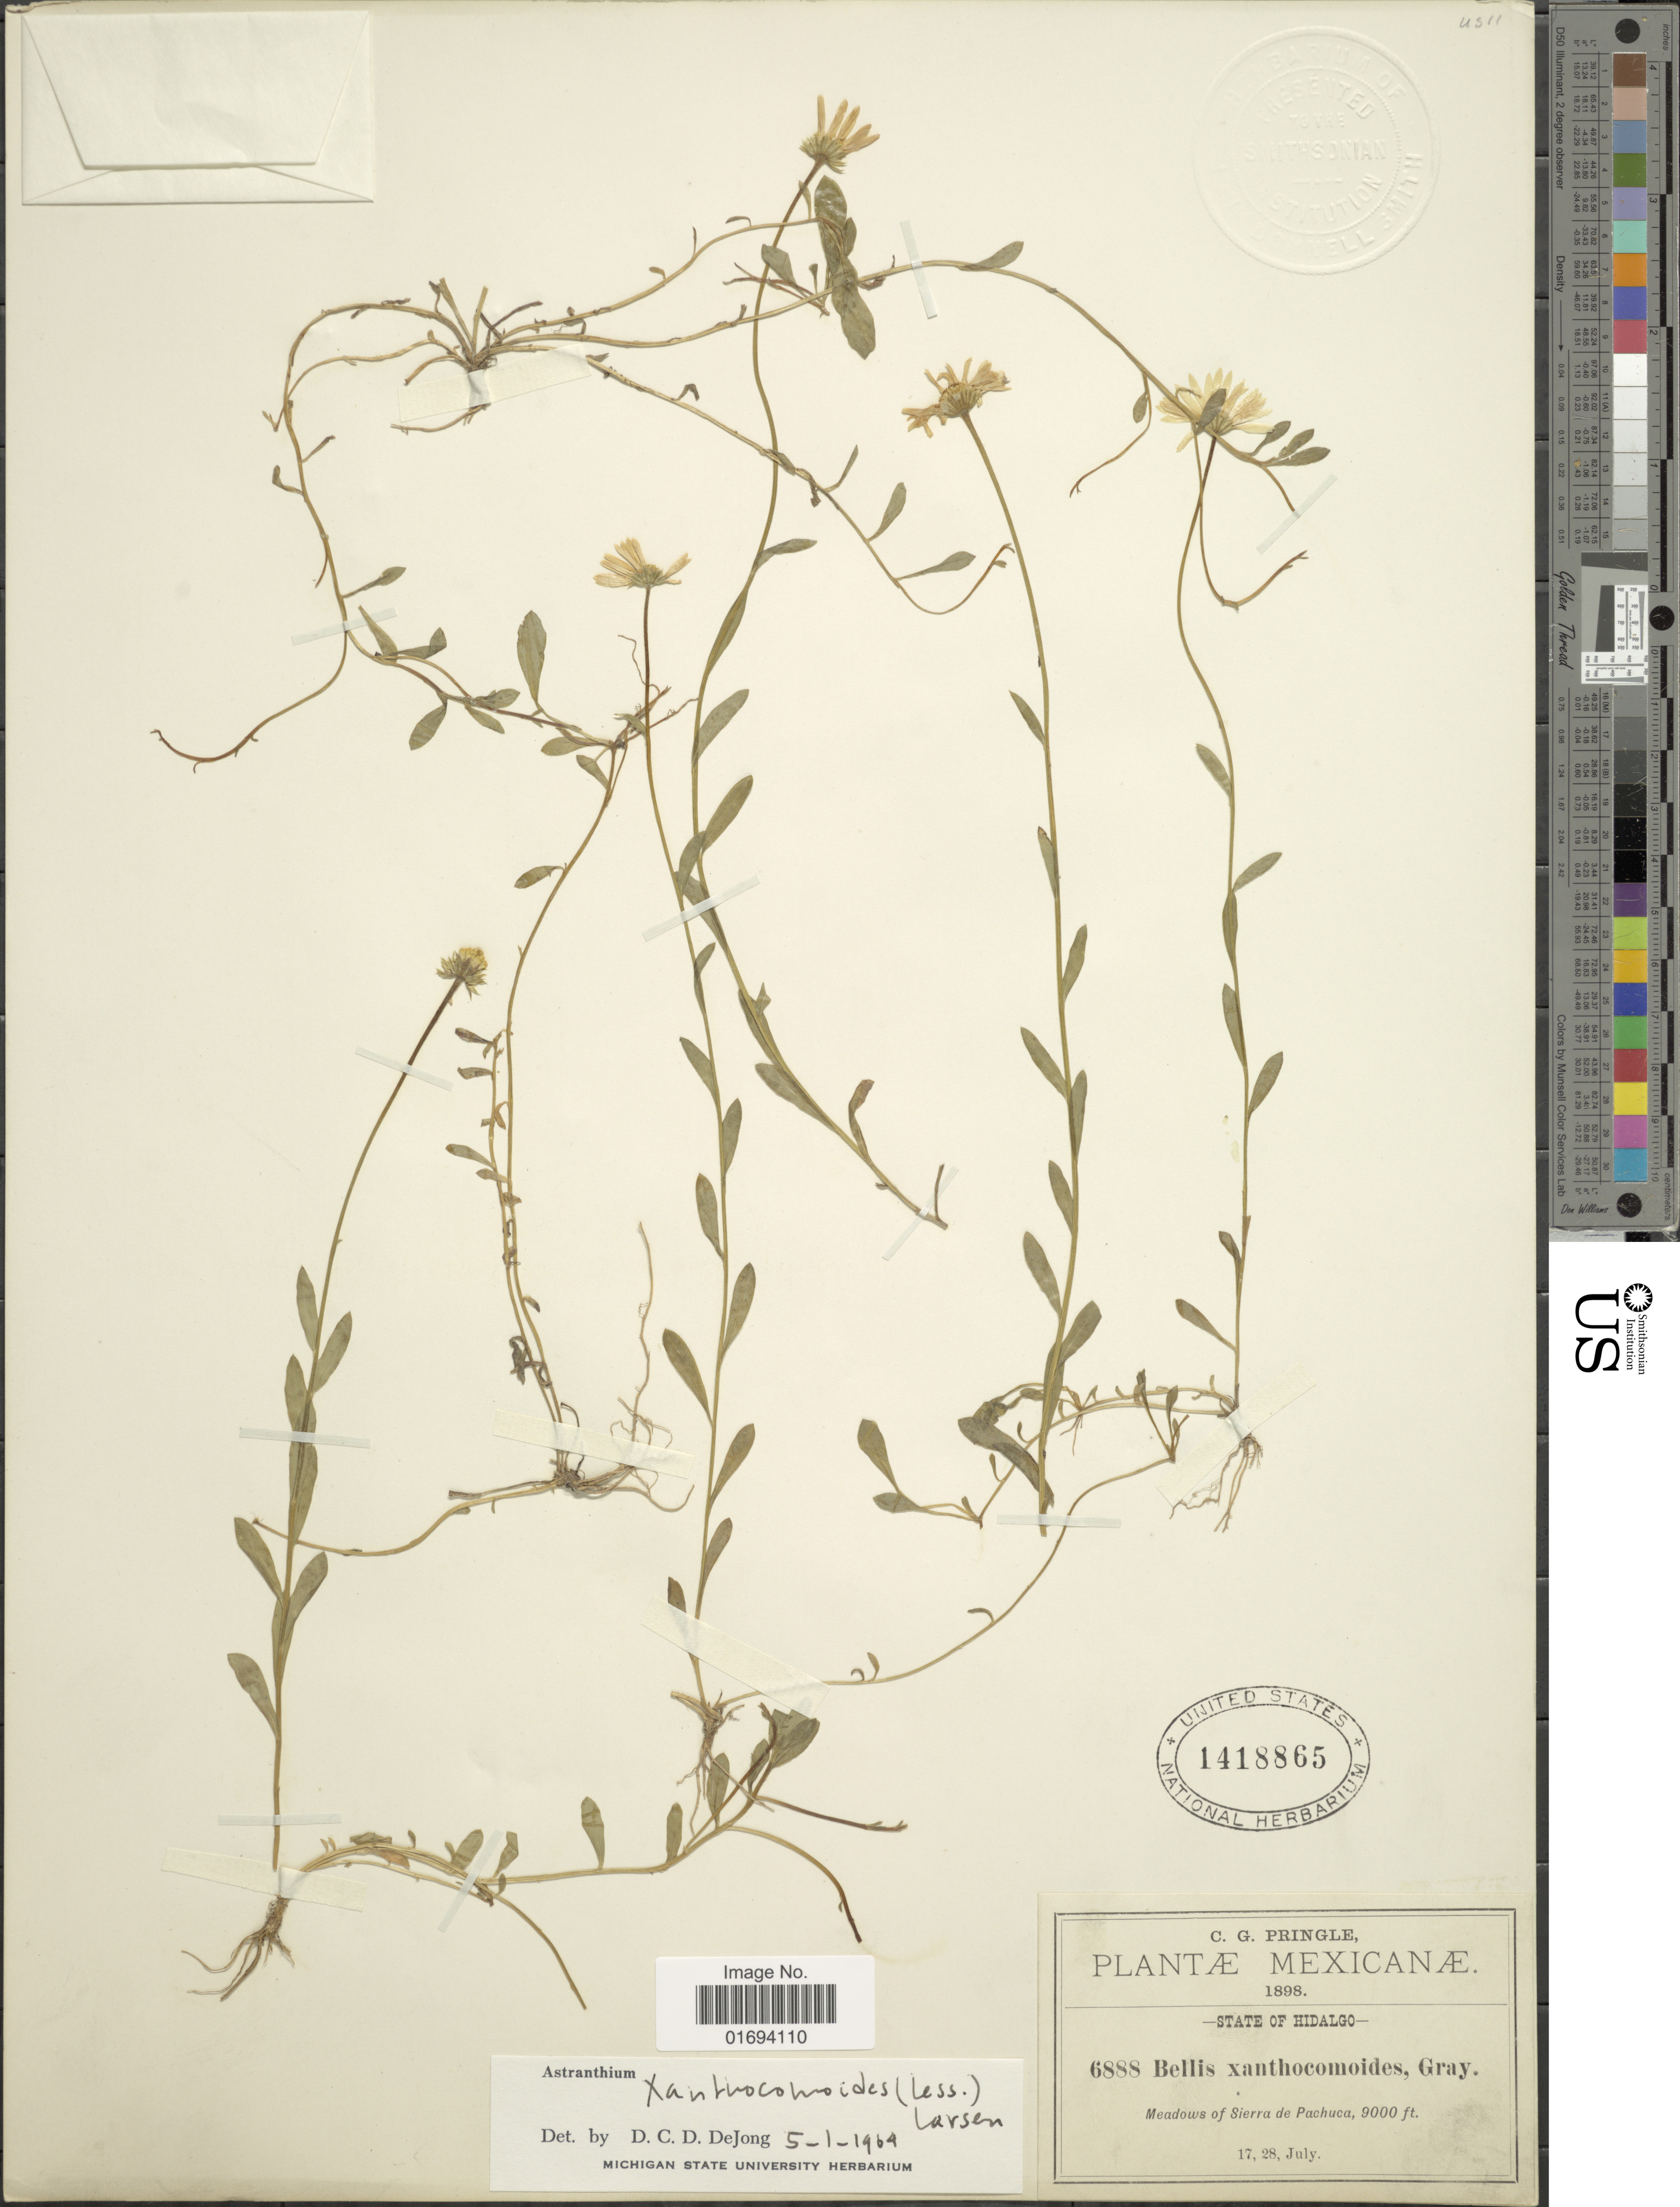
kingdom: Plantae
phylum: Tracheophyta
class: Magnoliopsida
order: Asterales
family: Asteraceae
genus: Astranthium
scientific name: Astranthium xanthocomoides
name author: (Less.) Larsen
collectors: C. G. Pringle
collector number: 6888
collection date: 1898-07-17/1898-07-28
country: Mexico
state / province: Hidalgo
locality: Meadows of Sierra de Pachuca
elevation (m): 2743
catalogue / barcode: US 1418865